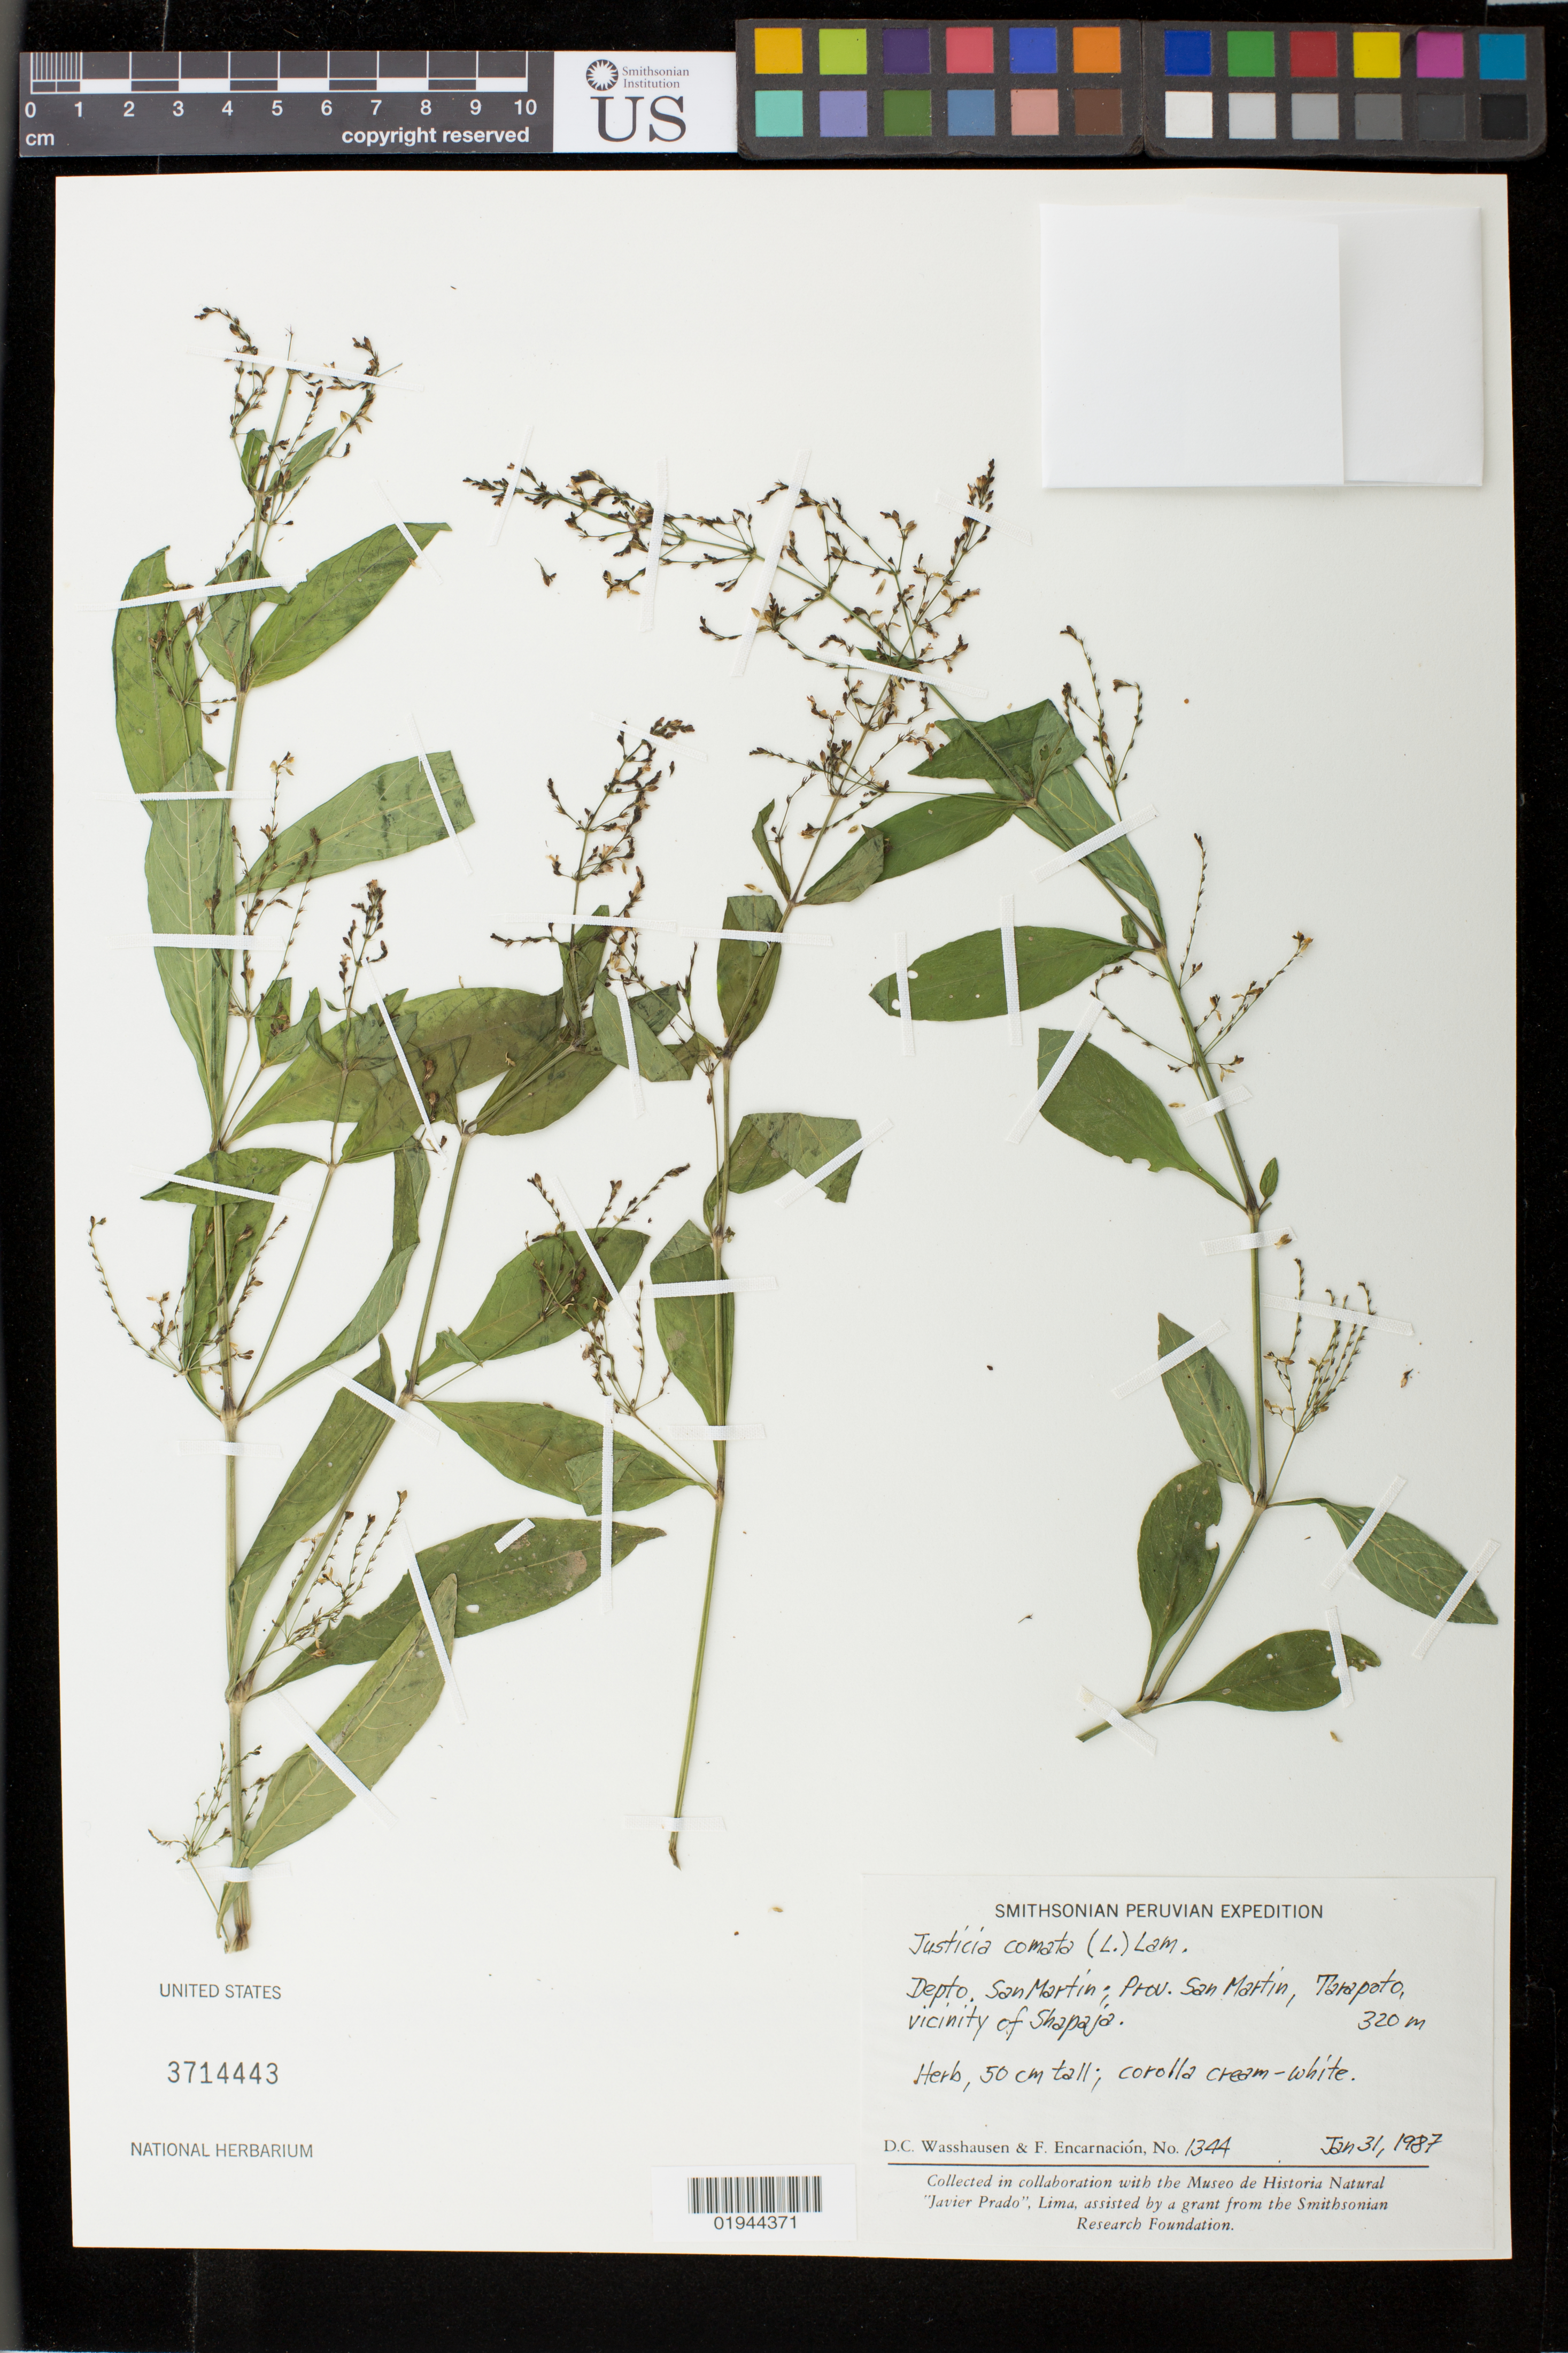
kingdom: Plantae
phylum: Tracheophyta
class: Magnoliopsida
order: Lamiales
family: Acanthaceae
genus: Justicia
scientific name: Justicia comata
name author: (L.) Lam.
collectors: D. C. Wasshausen & F. Encarnación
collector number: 1344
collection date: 1987-01-31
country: Peru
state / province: San Martín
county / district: San Martín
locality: Tarapoto, vicinity of Shapaja.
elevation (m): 320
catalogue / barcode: US 3714443